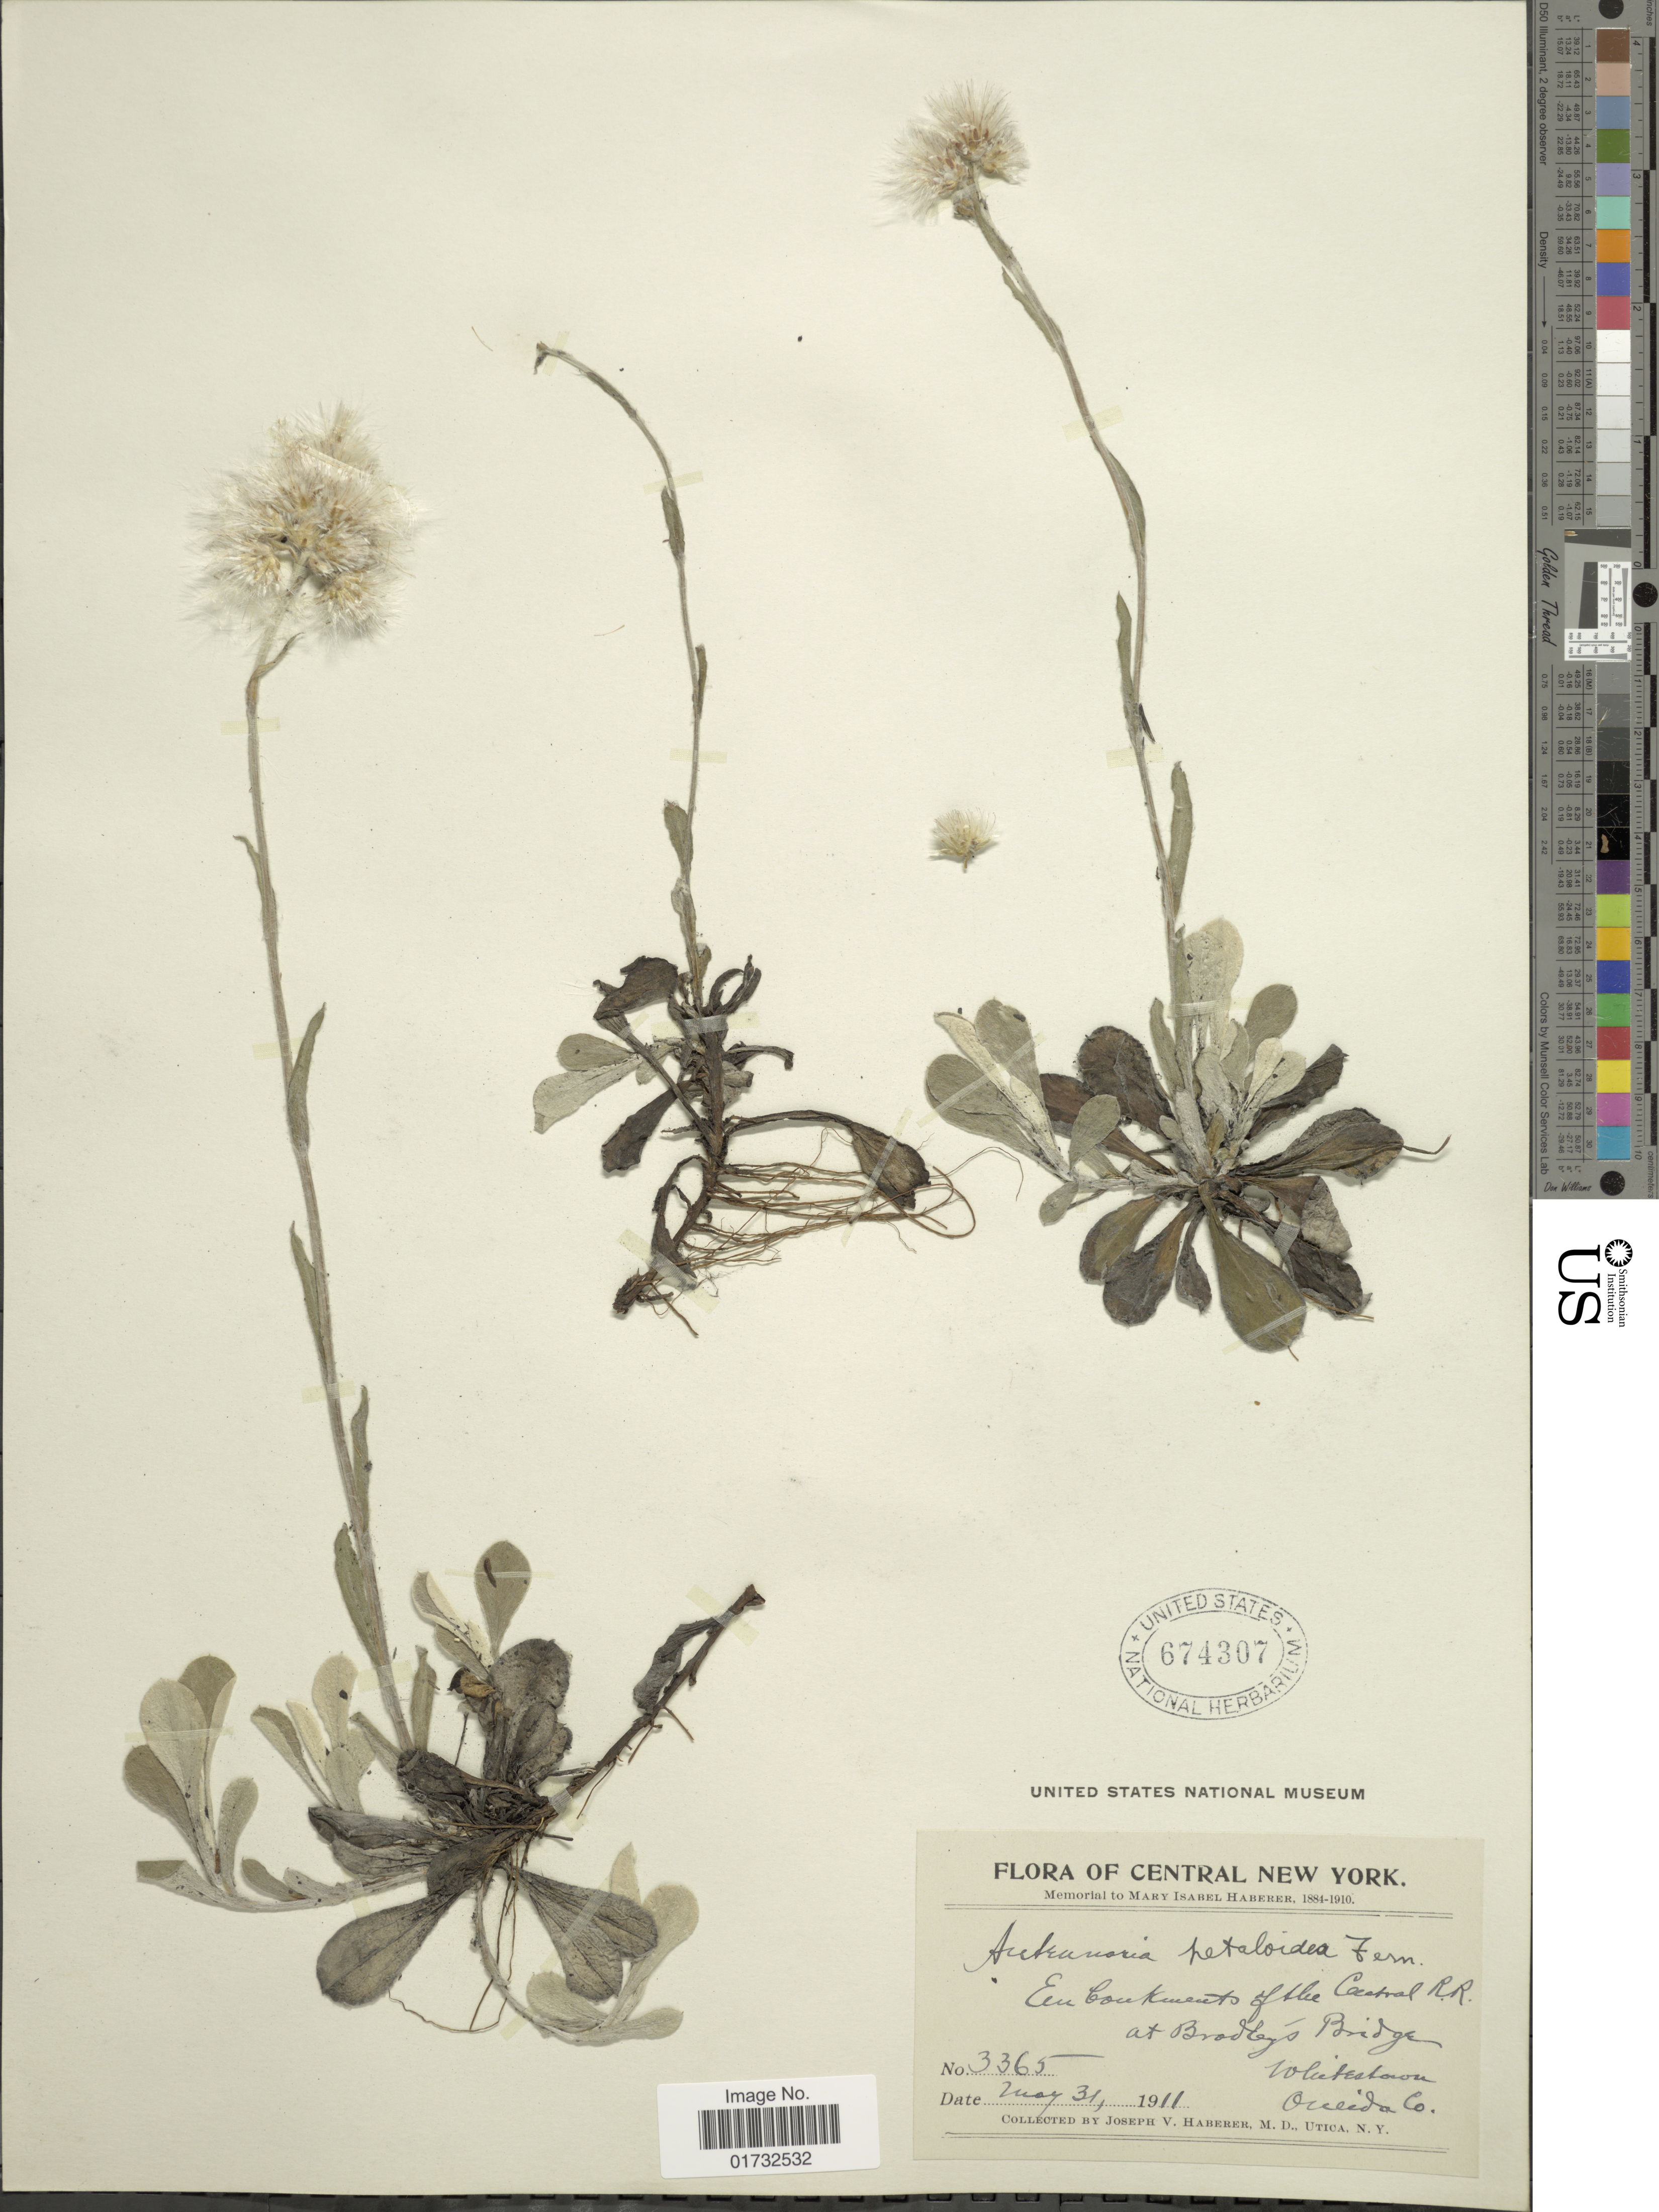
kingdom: Plantae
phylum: Tracheophyta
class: Magnoliopsida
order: Asterales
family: Asteraceae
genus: Antennaria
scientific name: Antennaria petaloidea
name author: (Fernald) Fernald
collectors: J. V. Haberer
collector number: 3365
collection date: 1911-05-31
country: United States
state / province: New York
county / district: Oneida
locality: Central New York. Embarkments of the Central R.R. at Bradley's Bridge. Whitestown. Oneida Co.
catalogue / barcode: US 674307